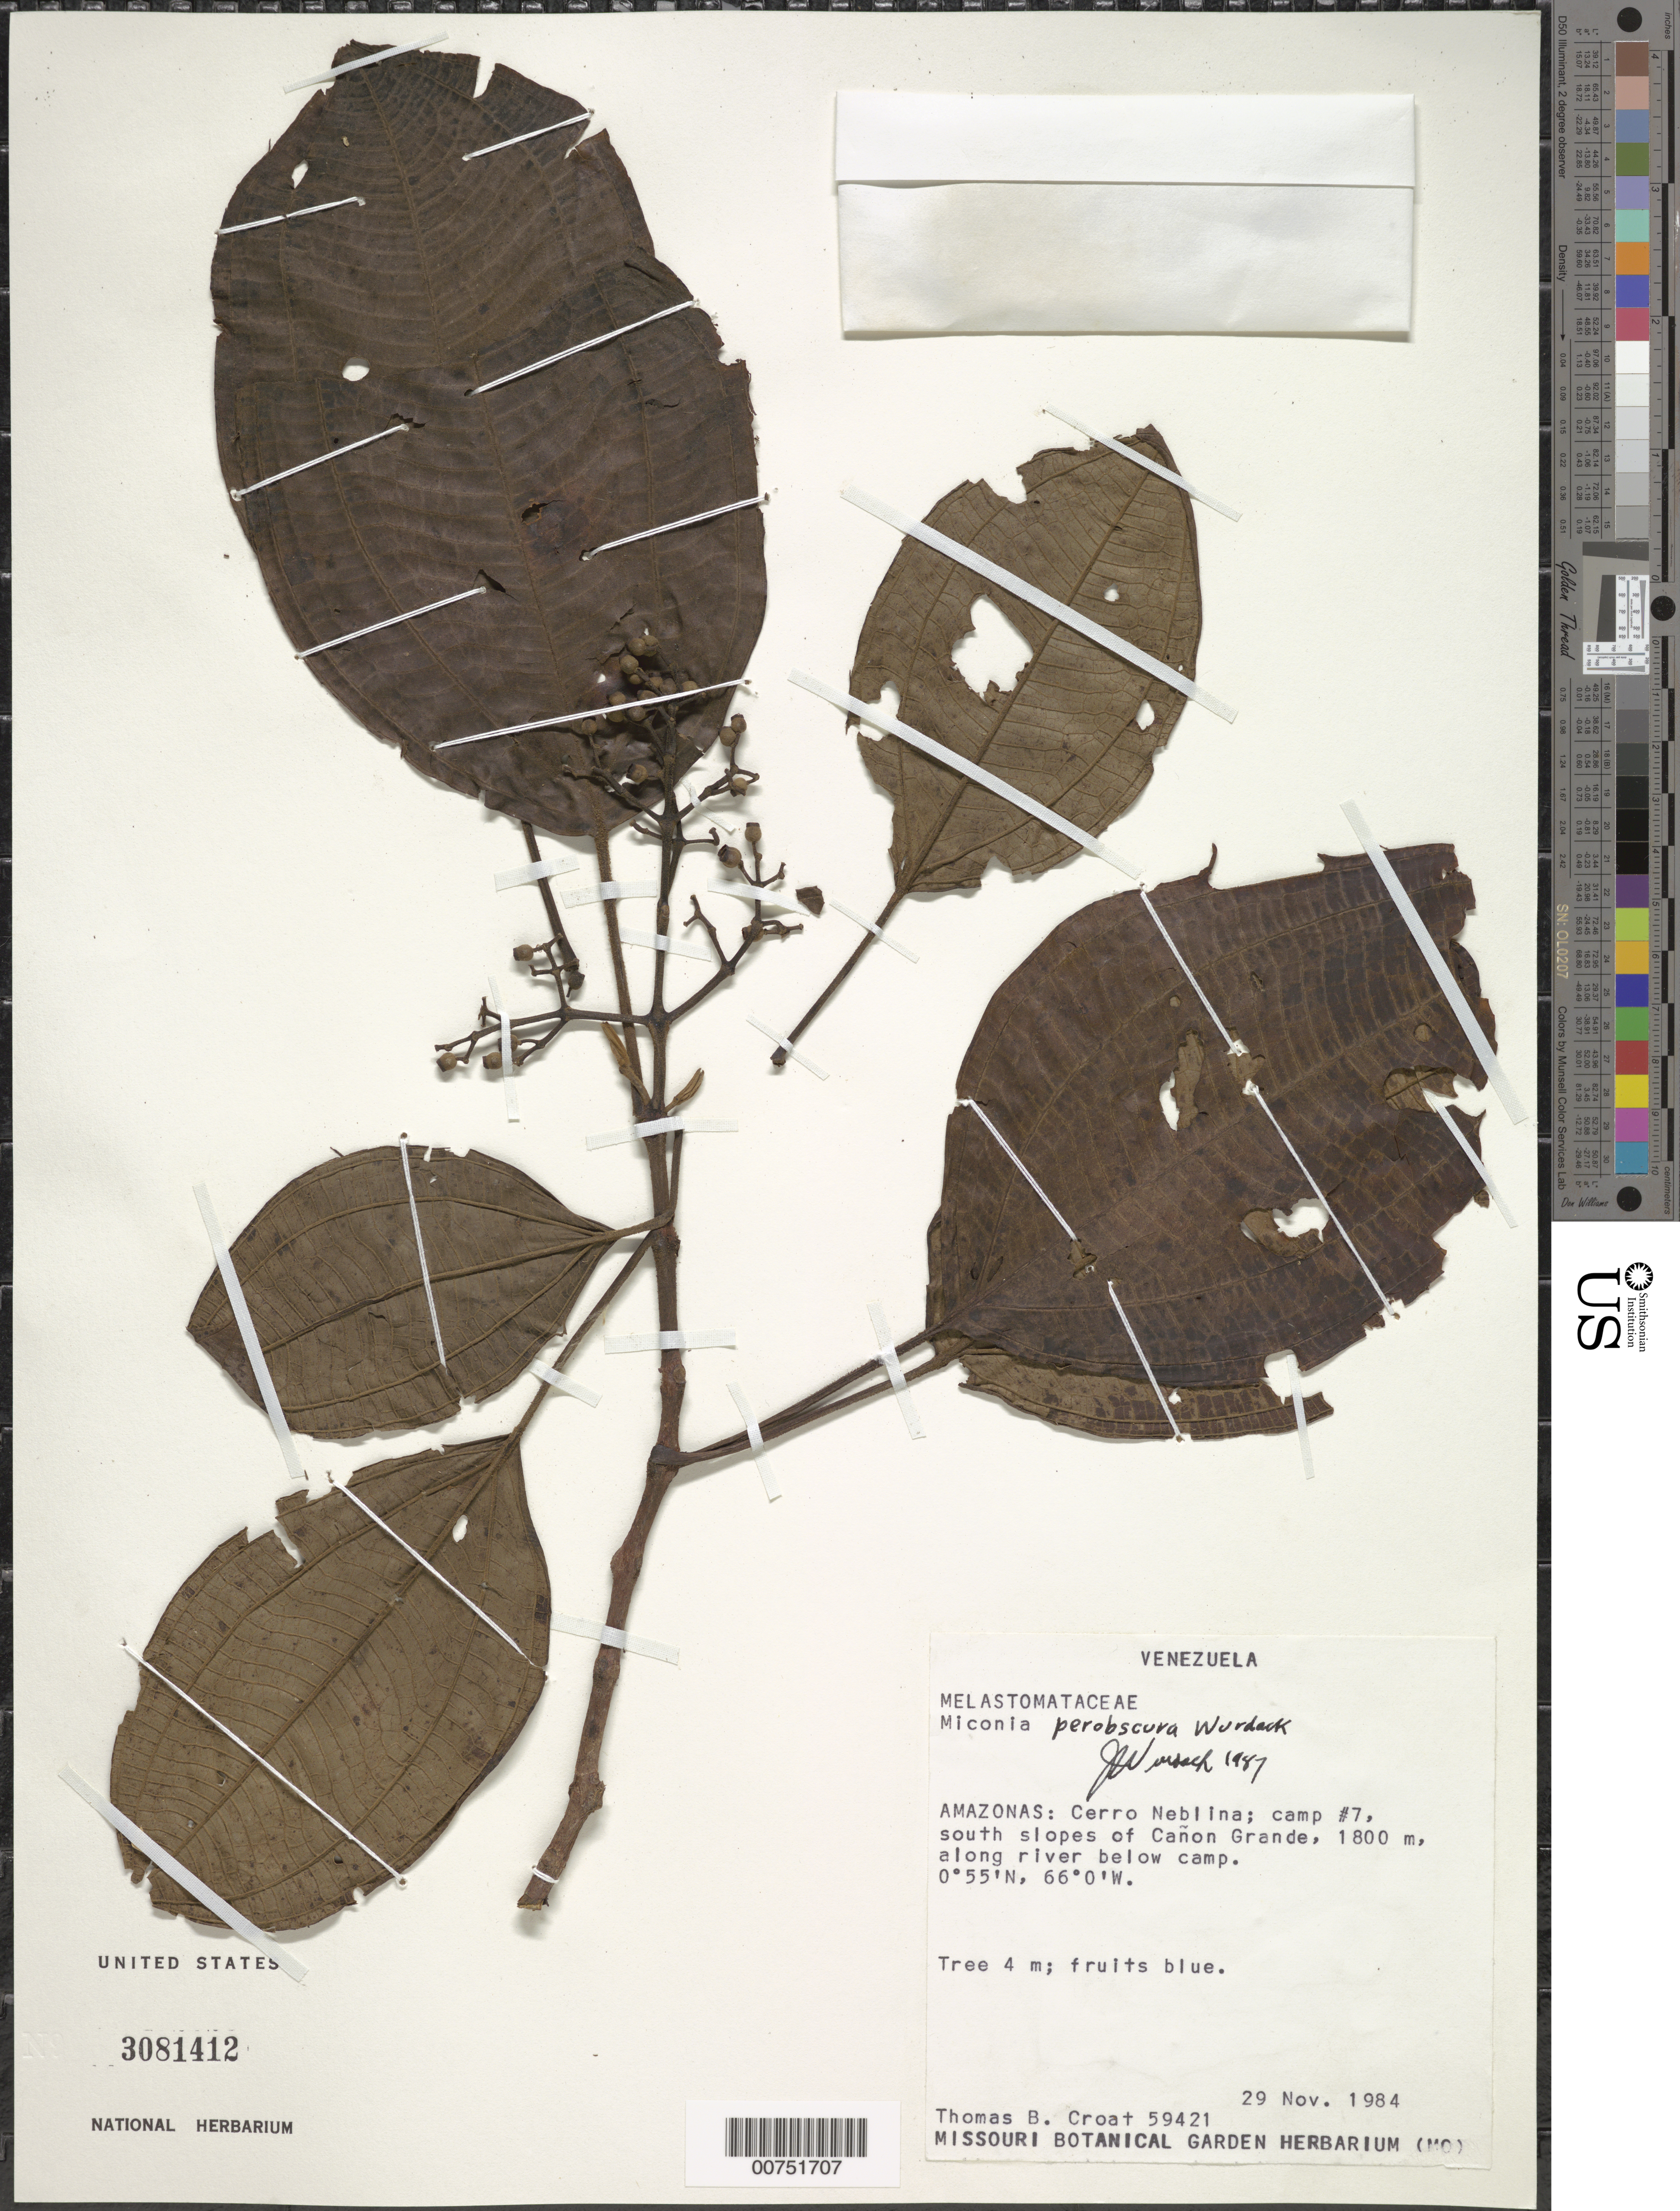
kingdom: Plantae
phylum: Tracheophyta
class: Magnoliopsida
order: Myrtales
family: Melastomataceae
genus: Miconia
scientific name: Miconia perobscura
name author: Wurdack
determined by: Wurdack, John J., (US), US (UNITED STATES)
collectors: T. B. Croat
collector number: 59421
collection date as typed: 29-Nov-84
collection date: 1984-11-29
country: Venezuela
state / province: Amazonas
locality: Cerro Neblina, camp #7, S slopes of Cañon Grande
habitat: Along river below camp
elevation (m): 1800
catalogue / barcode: US 3081412